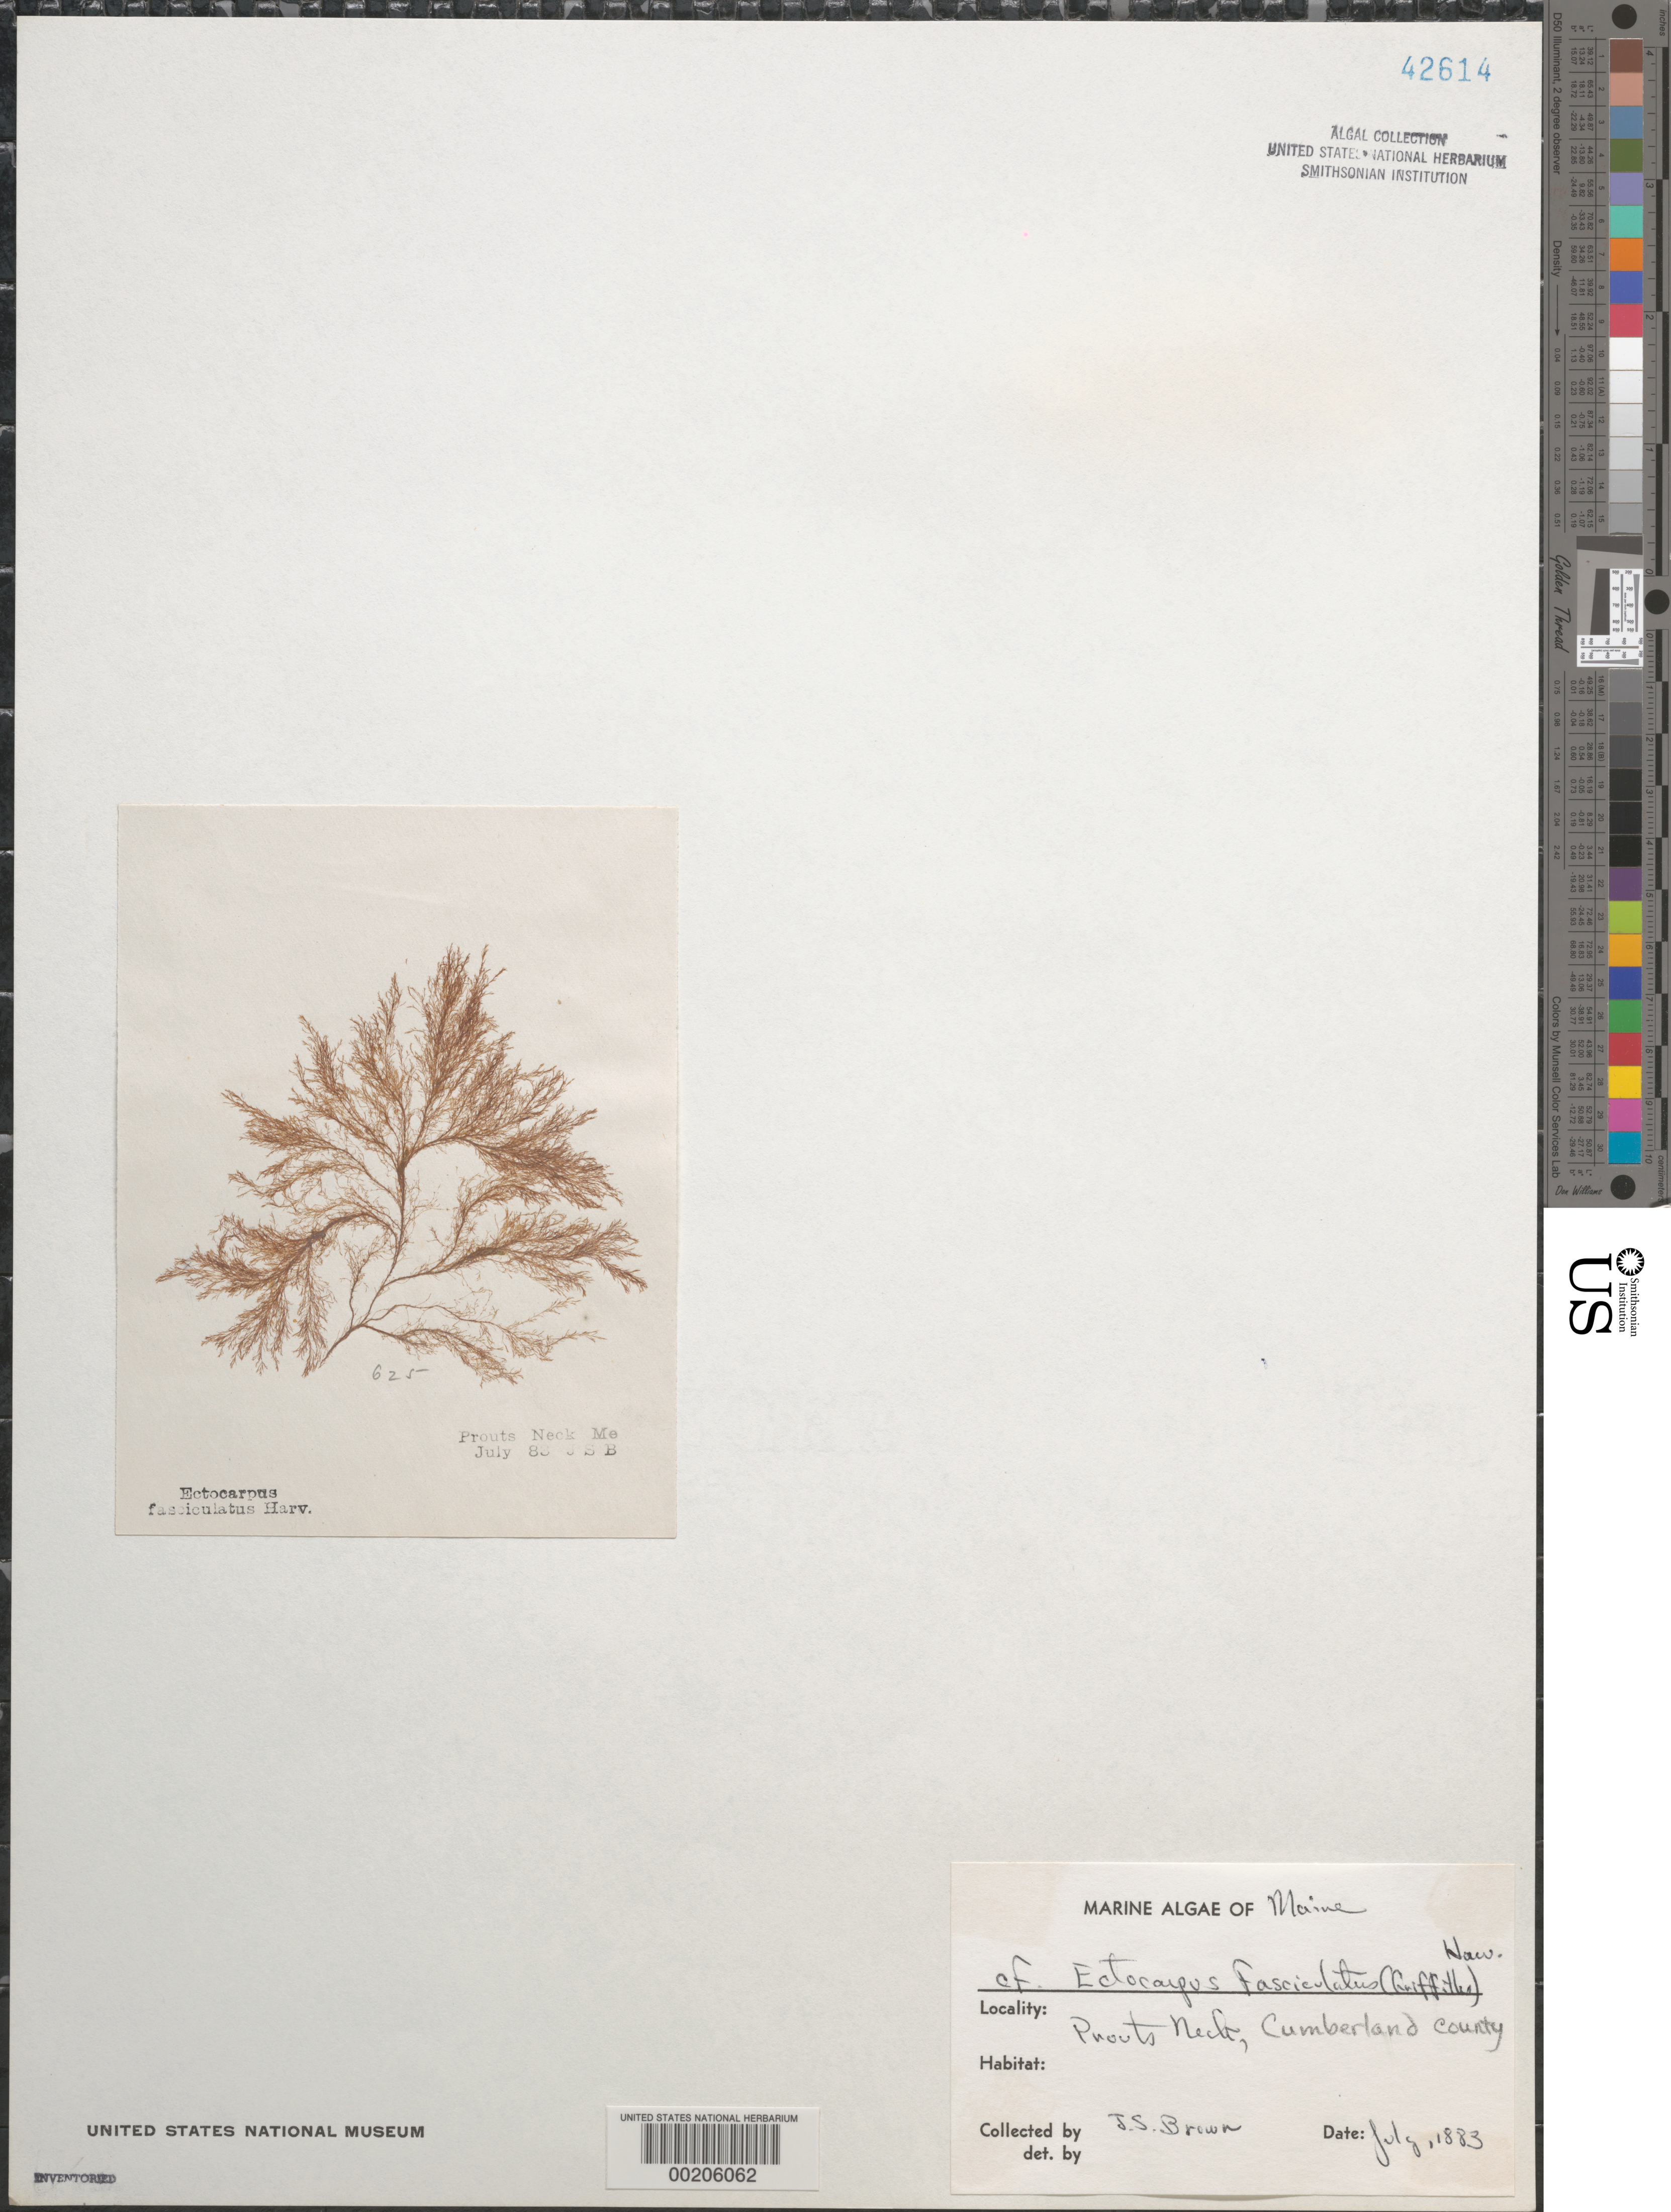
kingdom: Chromista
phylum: Ochrophyta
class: Phaeophyceae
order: Ectocarpales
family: Ectocarpaceae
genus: Ectocarpus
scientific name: Ectocarpus fasciculatus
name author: Harv.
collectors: J. S. Brown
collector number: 625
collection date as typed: Jul 1883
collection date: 1883-07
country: United States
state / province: Maine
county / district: Cumberland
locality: Prouts Neck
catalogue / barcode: US 42614